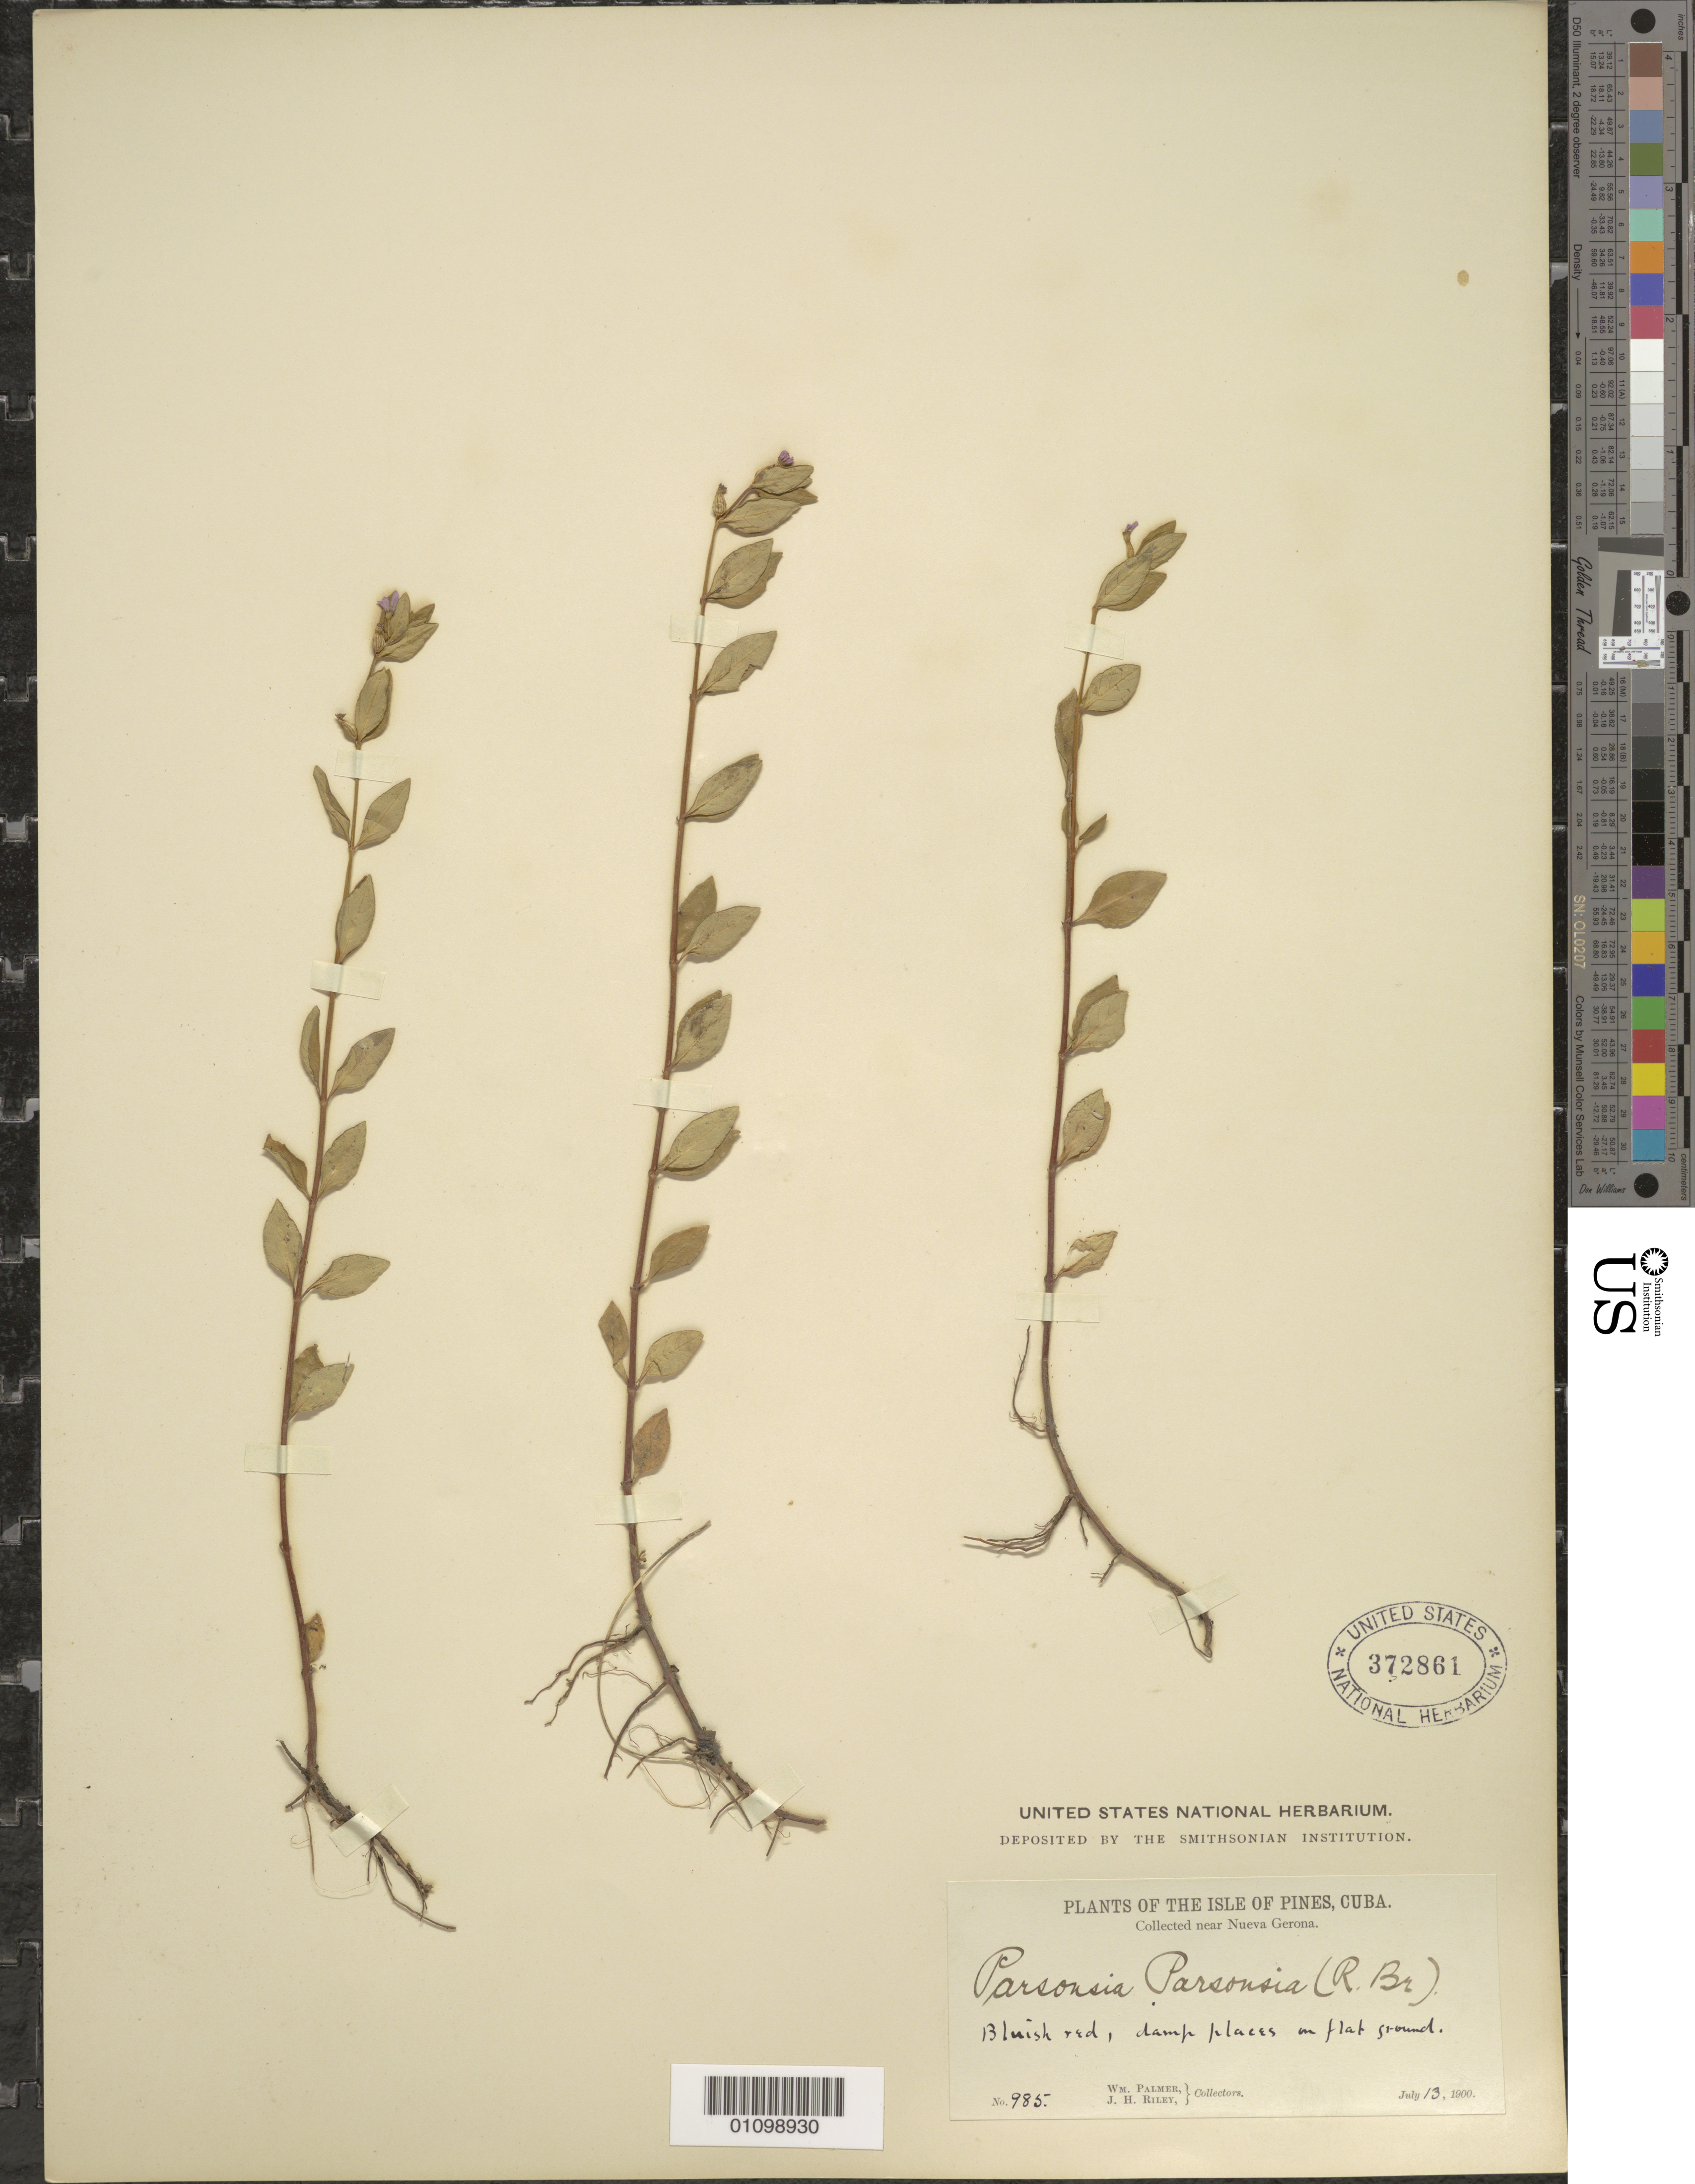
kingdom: Plantae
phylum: Tracheophyta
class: Magnoliopsida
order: Myrtales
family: Lythraceae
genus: Cuphea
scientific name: Cuphea parsonsia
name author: (L.) R. Br. ex Steud.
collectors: W. Palmer & J. H. Riley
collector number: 985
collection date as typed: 13 Jul 1900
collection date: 1900-07-13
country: Cuba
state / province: Isla de La Juventud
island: Isla de la Juventud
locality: Isle of Pines, Near Nueva Gerona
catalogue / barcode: US 372861